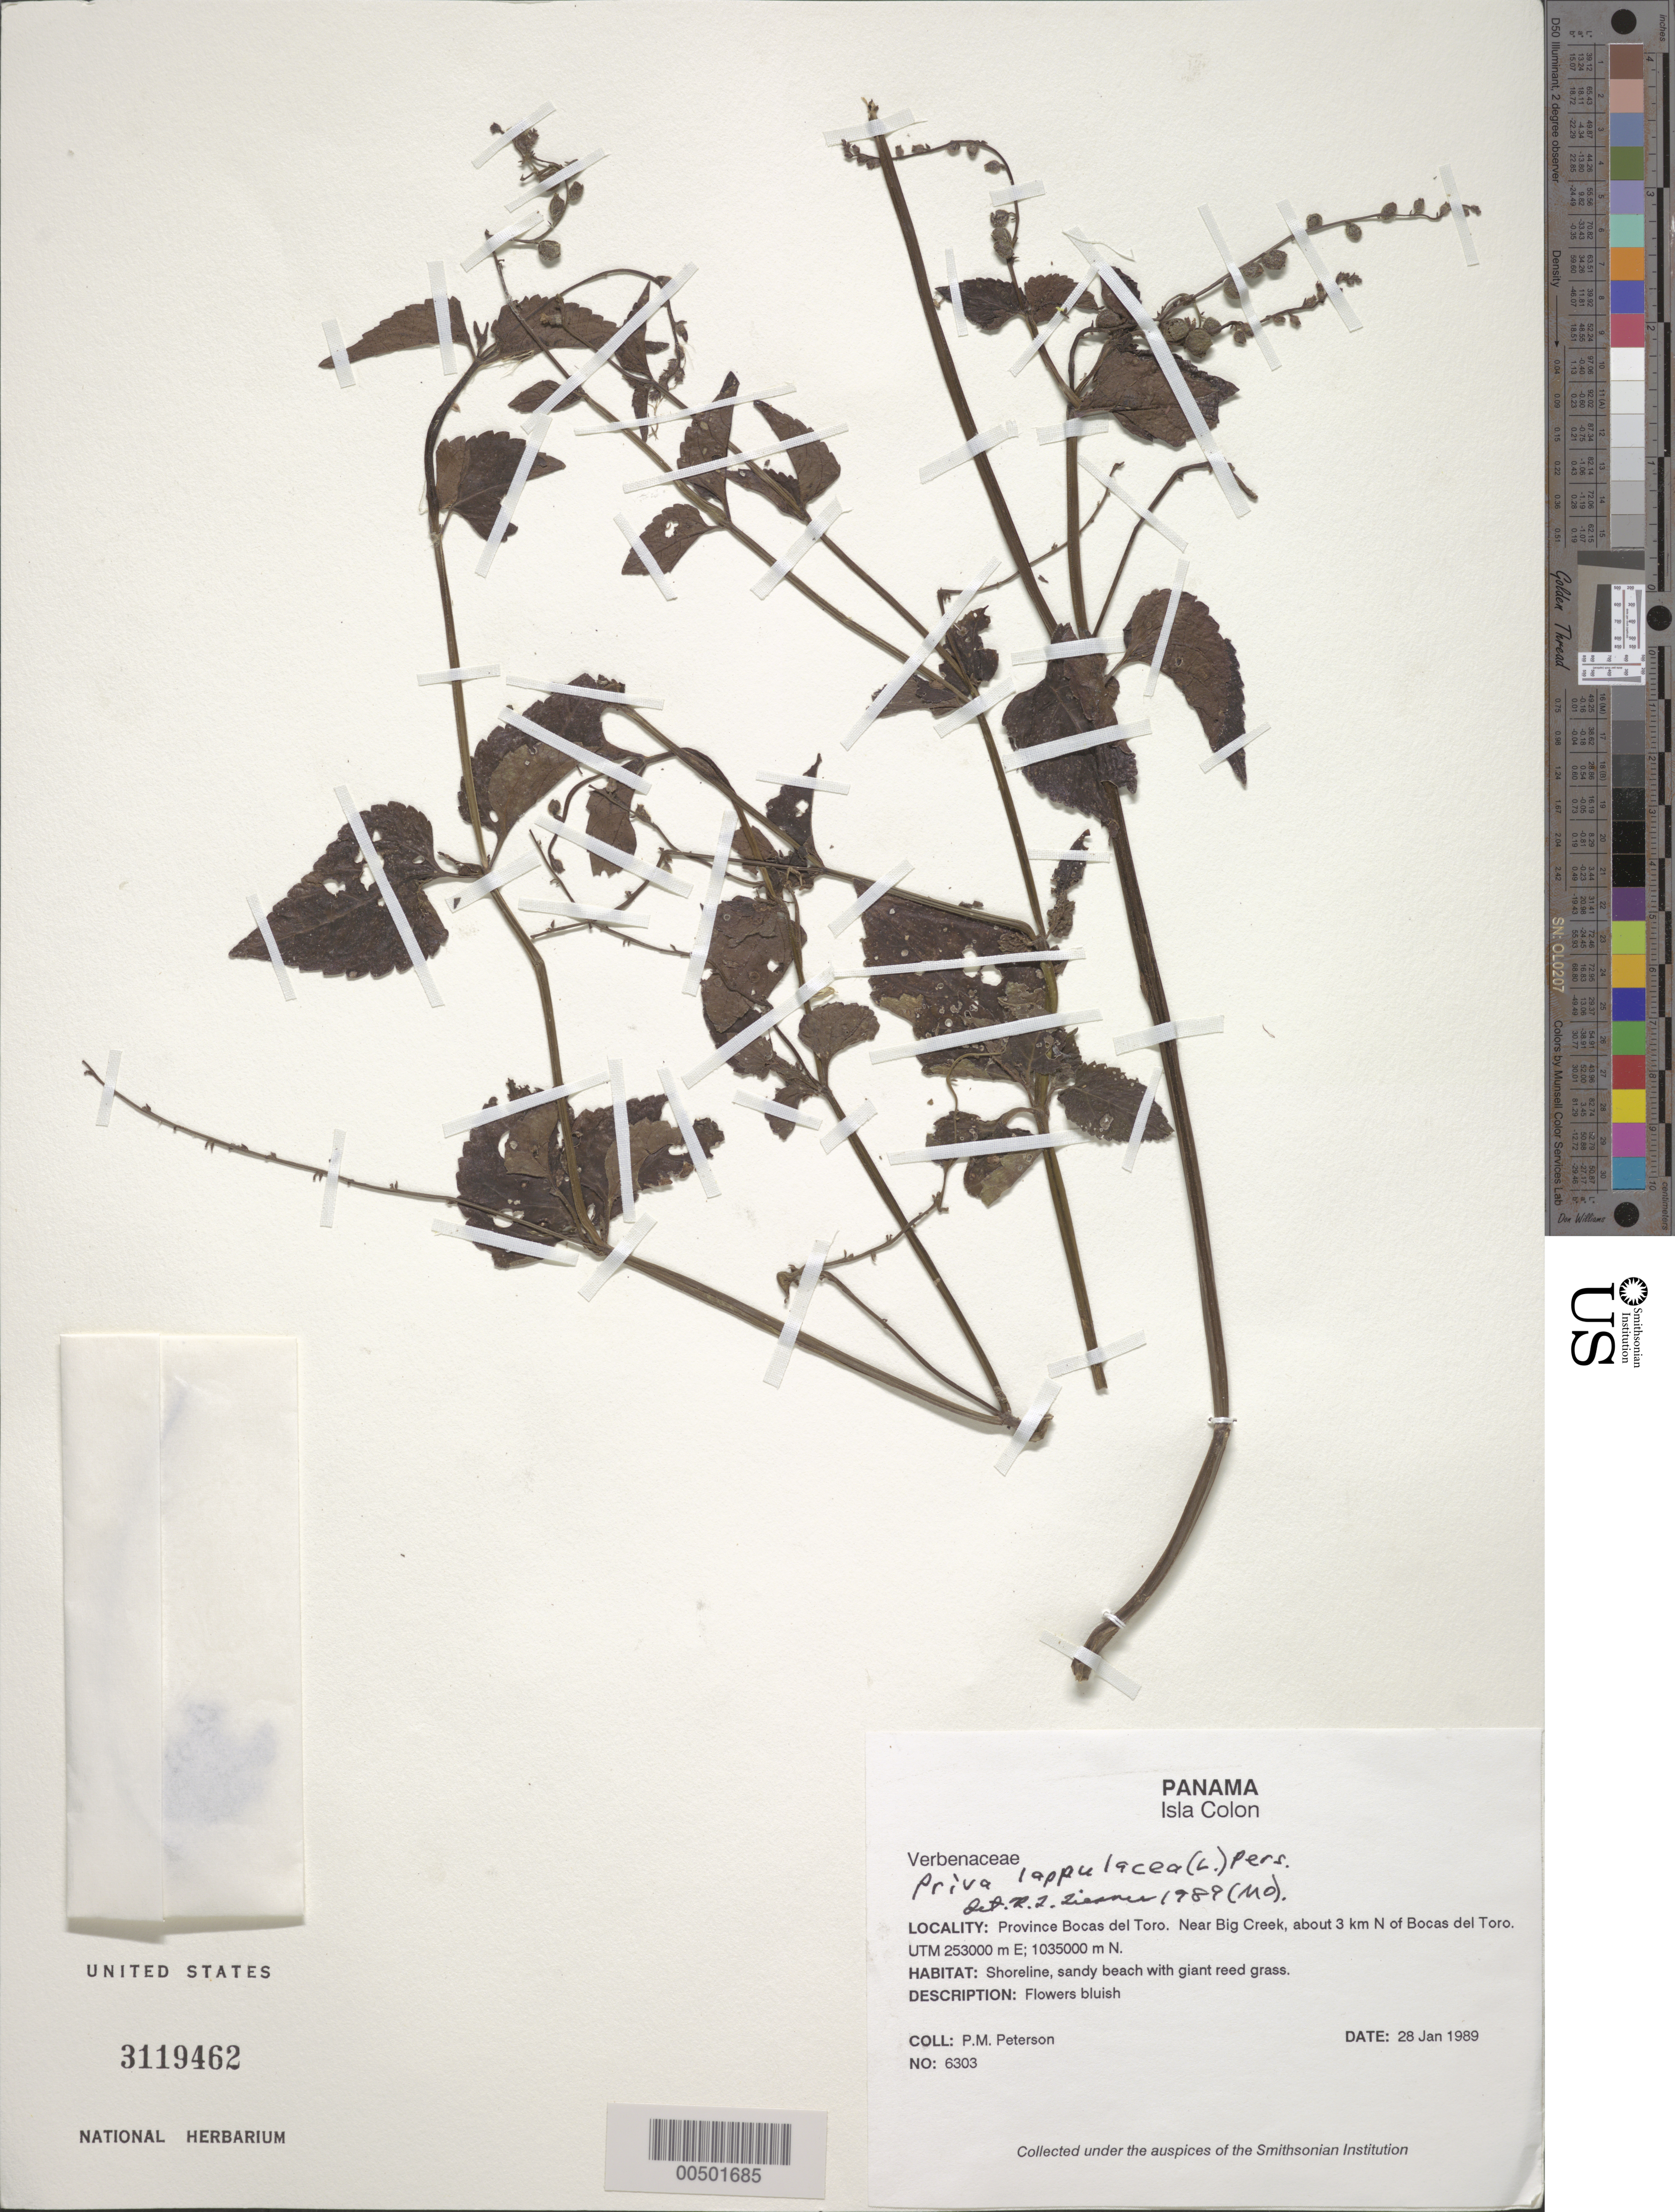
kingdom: Plantae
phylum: Tracheophyta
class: Magnoliopsida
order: Lamiales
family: Verbenaceae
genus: Priva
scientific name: Priva lappulacea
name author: (L.) Pers.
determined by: Liesner, R. L.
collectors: P. M. Peterson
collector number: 06303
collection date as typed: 28 Jan 1989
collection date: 1989-01-28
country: Panama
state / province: Bocas del Toro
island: Colón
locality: Isla Colon, near Big Creek, about 3 km N of Bocas del Toro. UTM 253000 m E; 1035000 m N.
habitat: Shoreline, sandy beach with giant reed grass.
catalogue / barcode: US 3119462